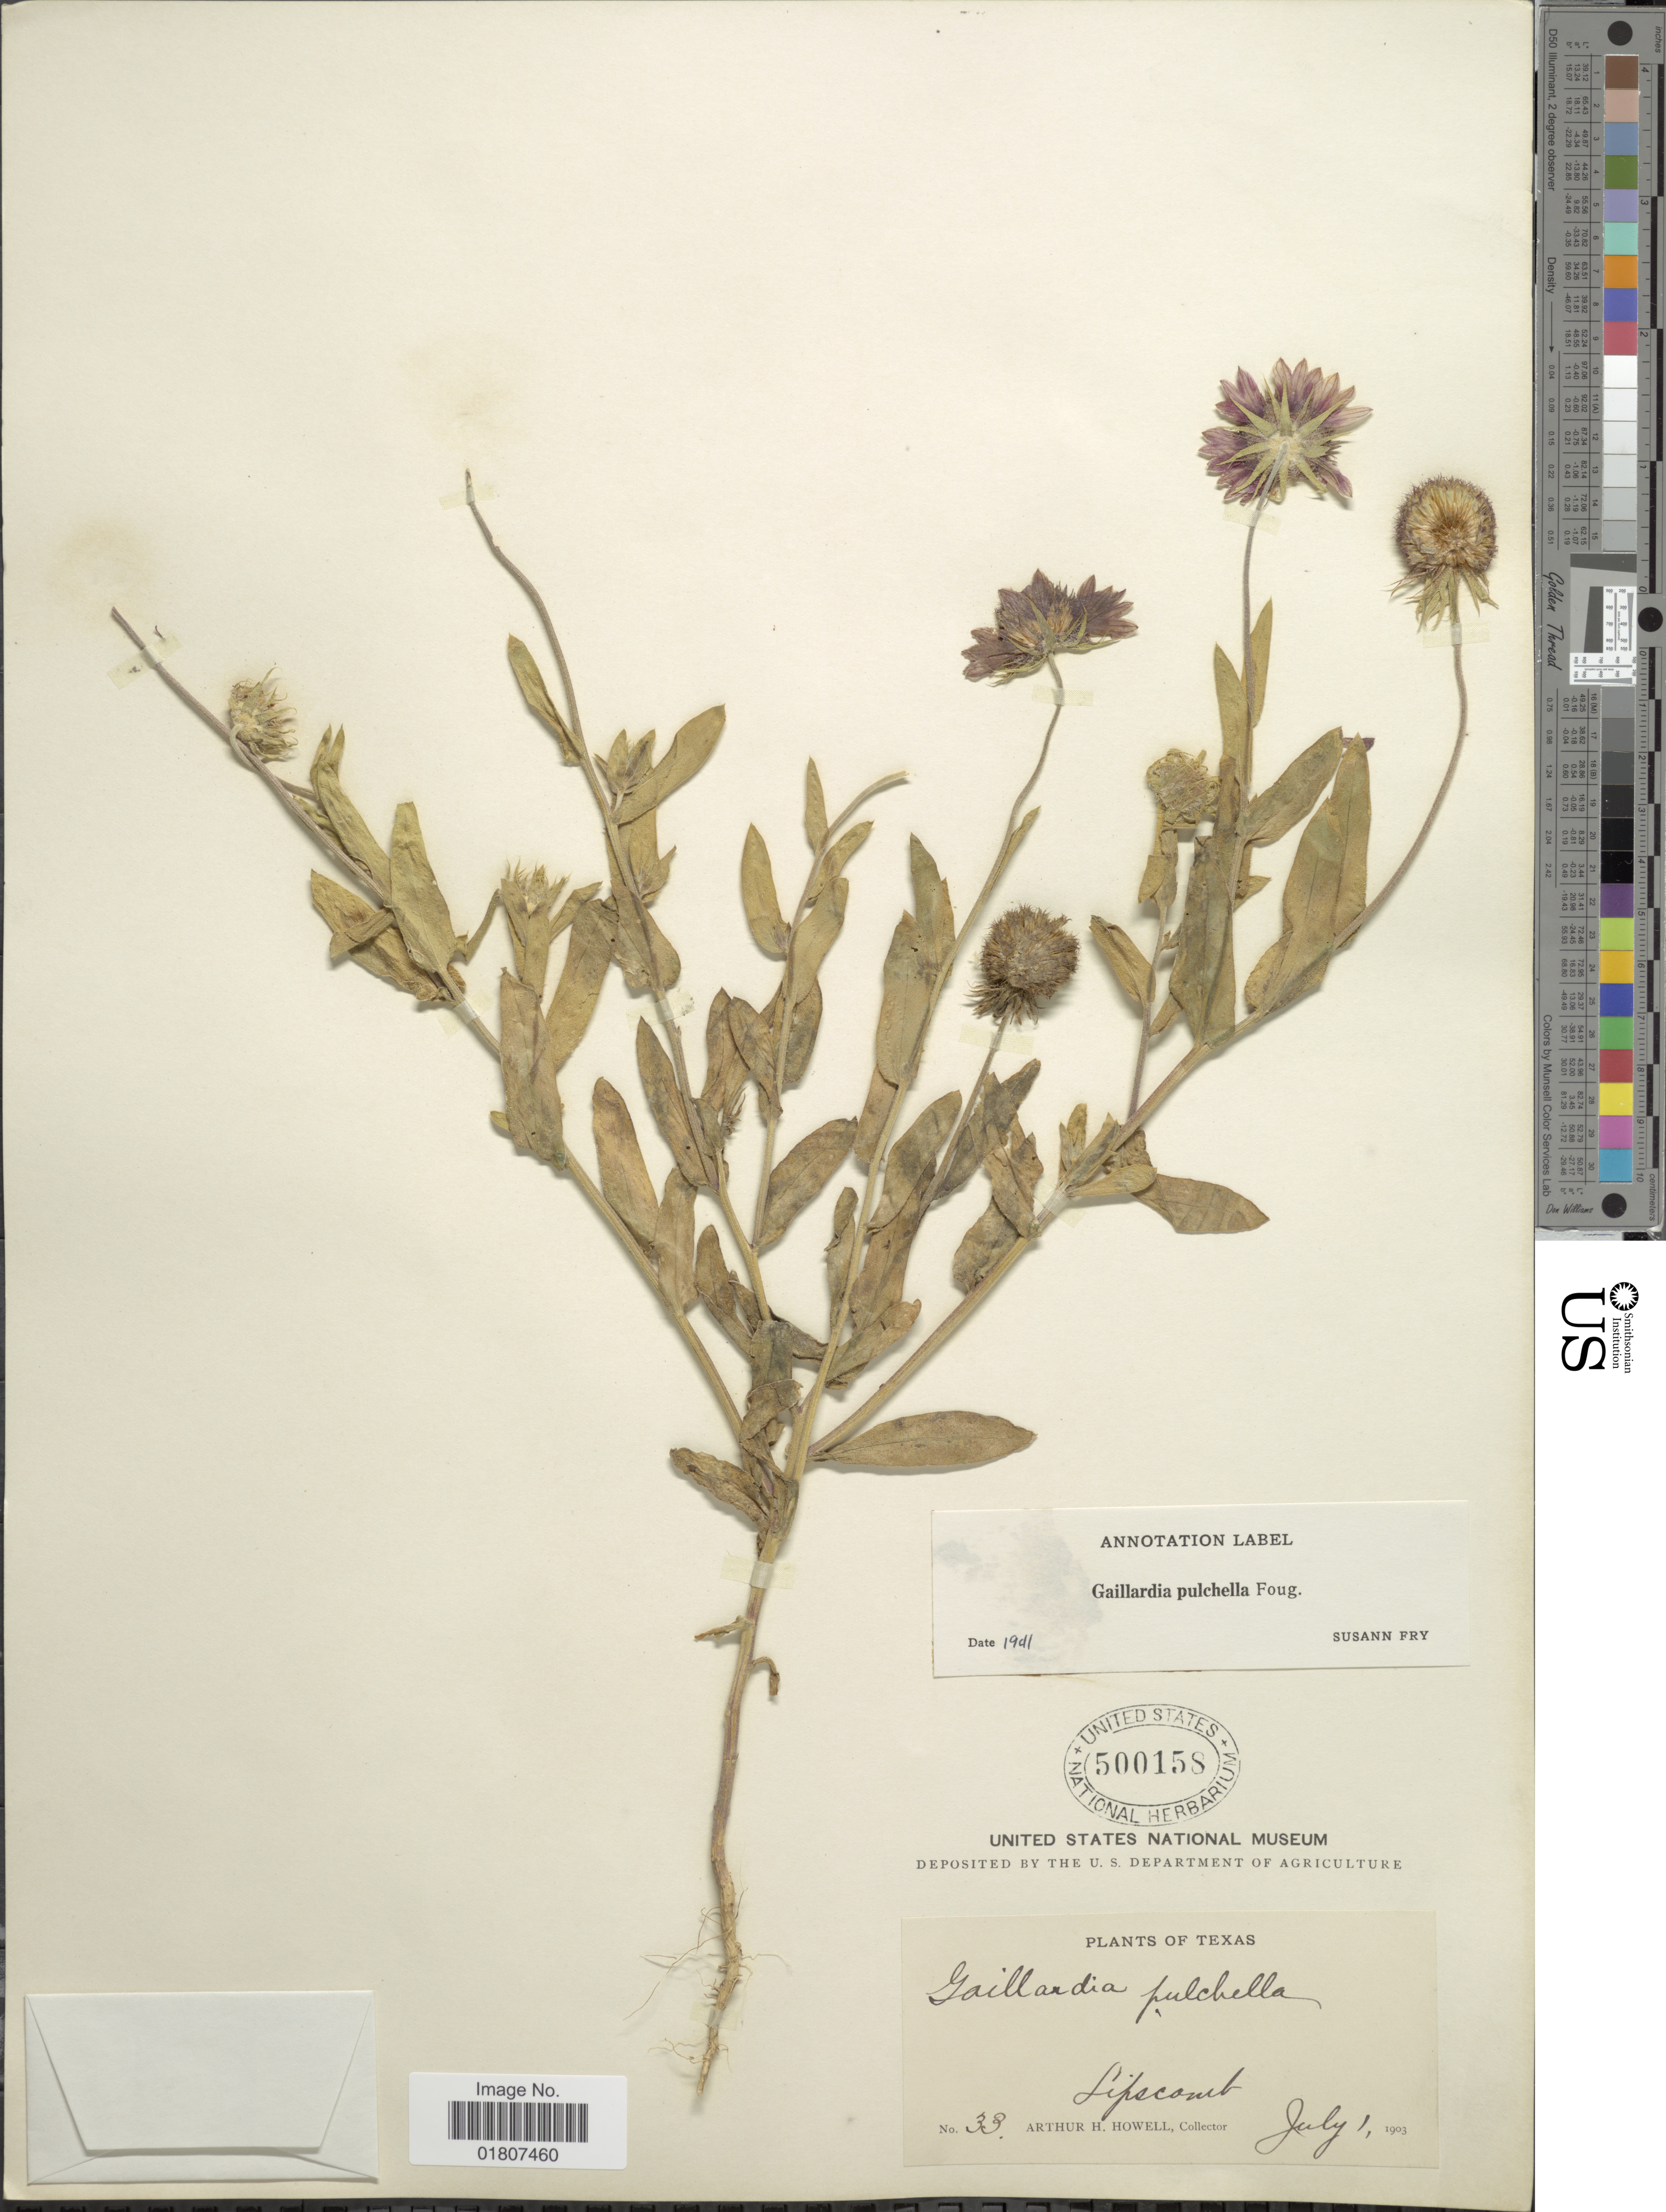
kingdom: Plantae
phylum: Tracheophyta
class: Magnoliopsida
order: Asterales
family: Asteraceae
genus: Gaillardia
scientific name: Gaillardia pulchella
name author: Foug.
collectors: A. H. Howell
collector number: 33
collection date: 1903-07-01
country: United States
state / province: Texas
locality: Lipscomb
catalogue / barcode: US 500158